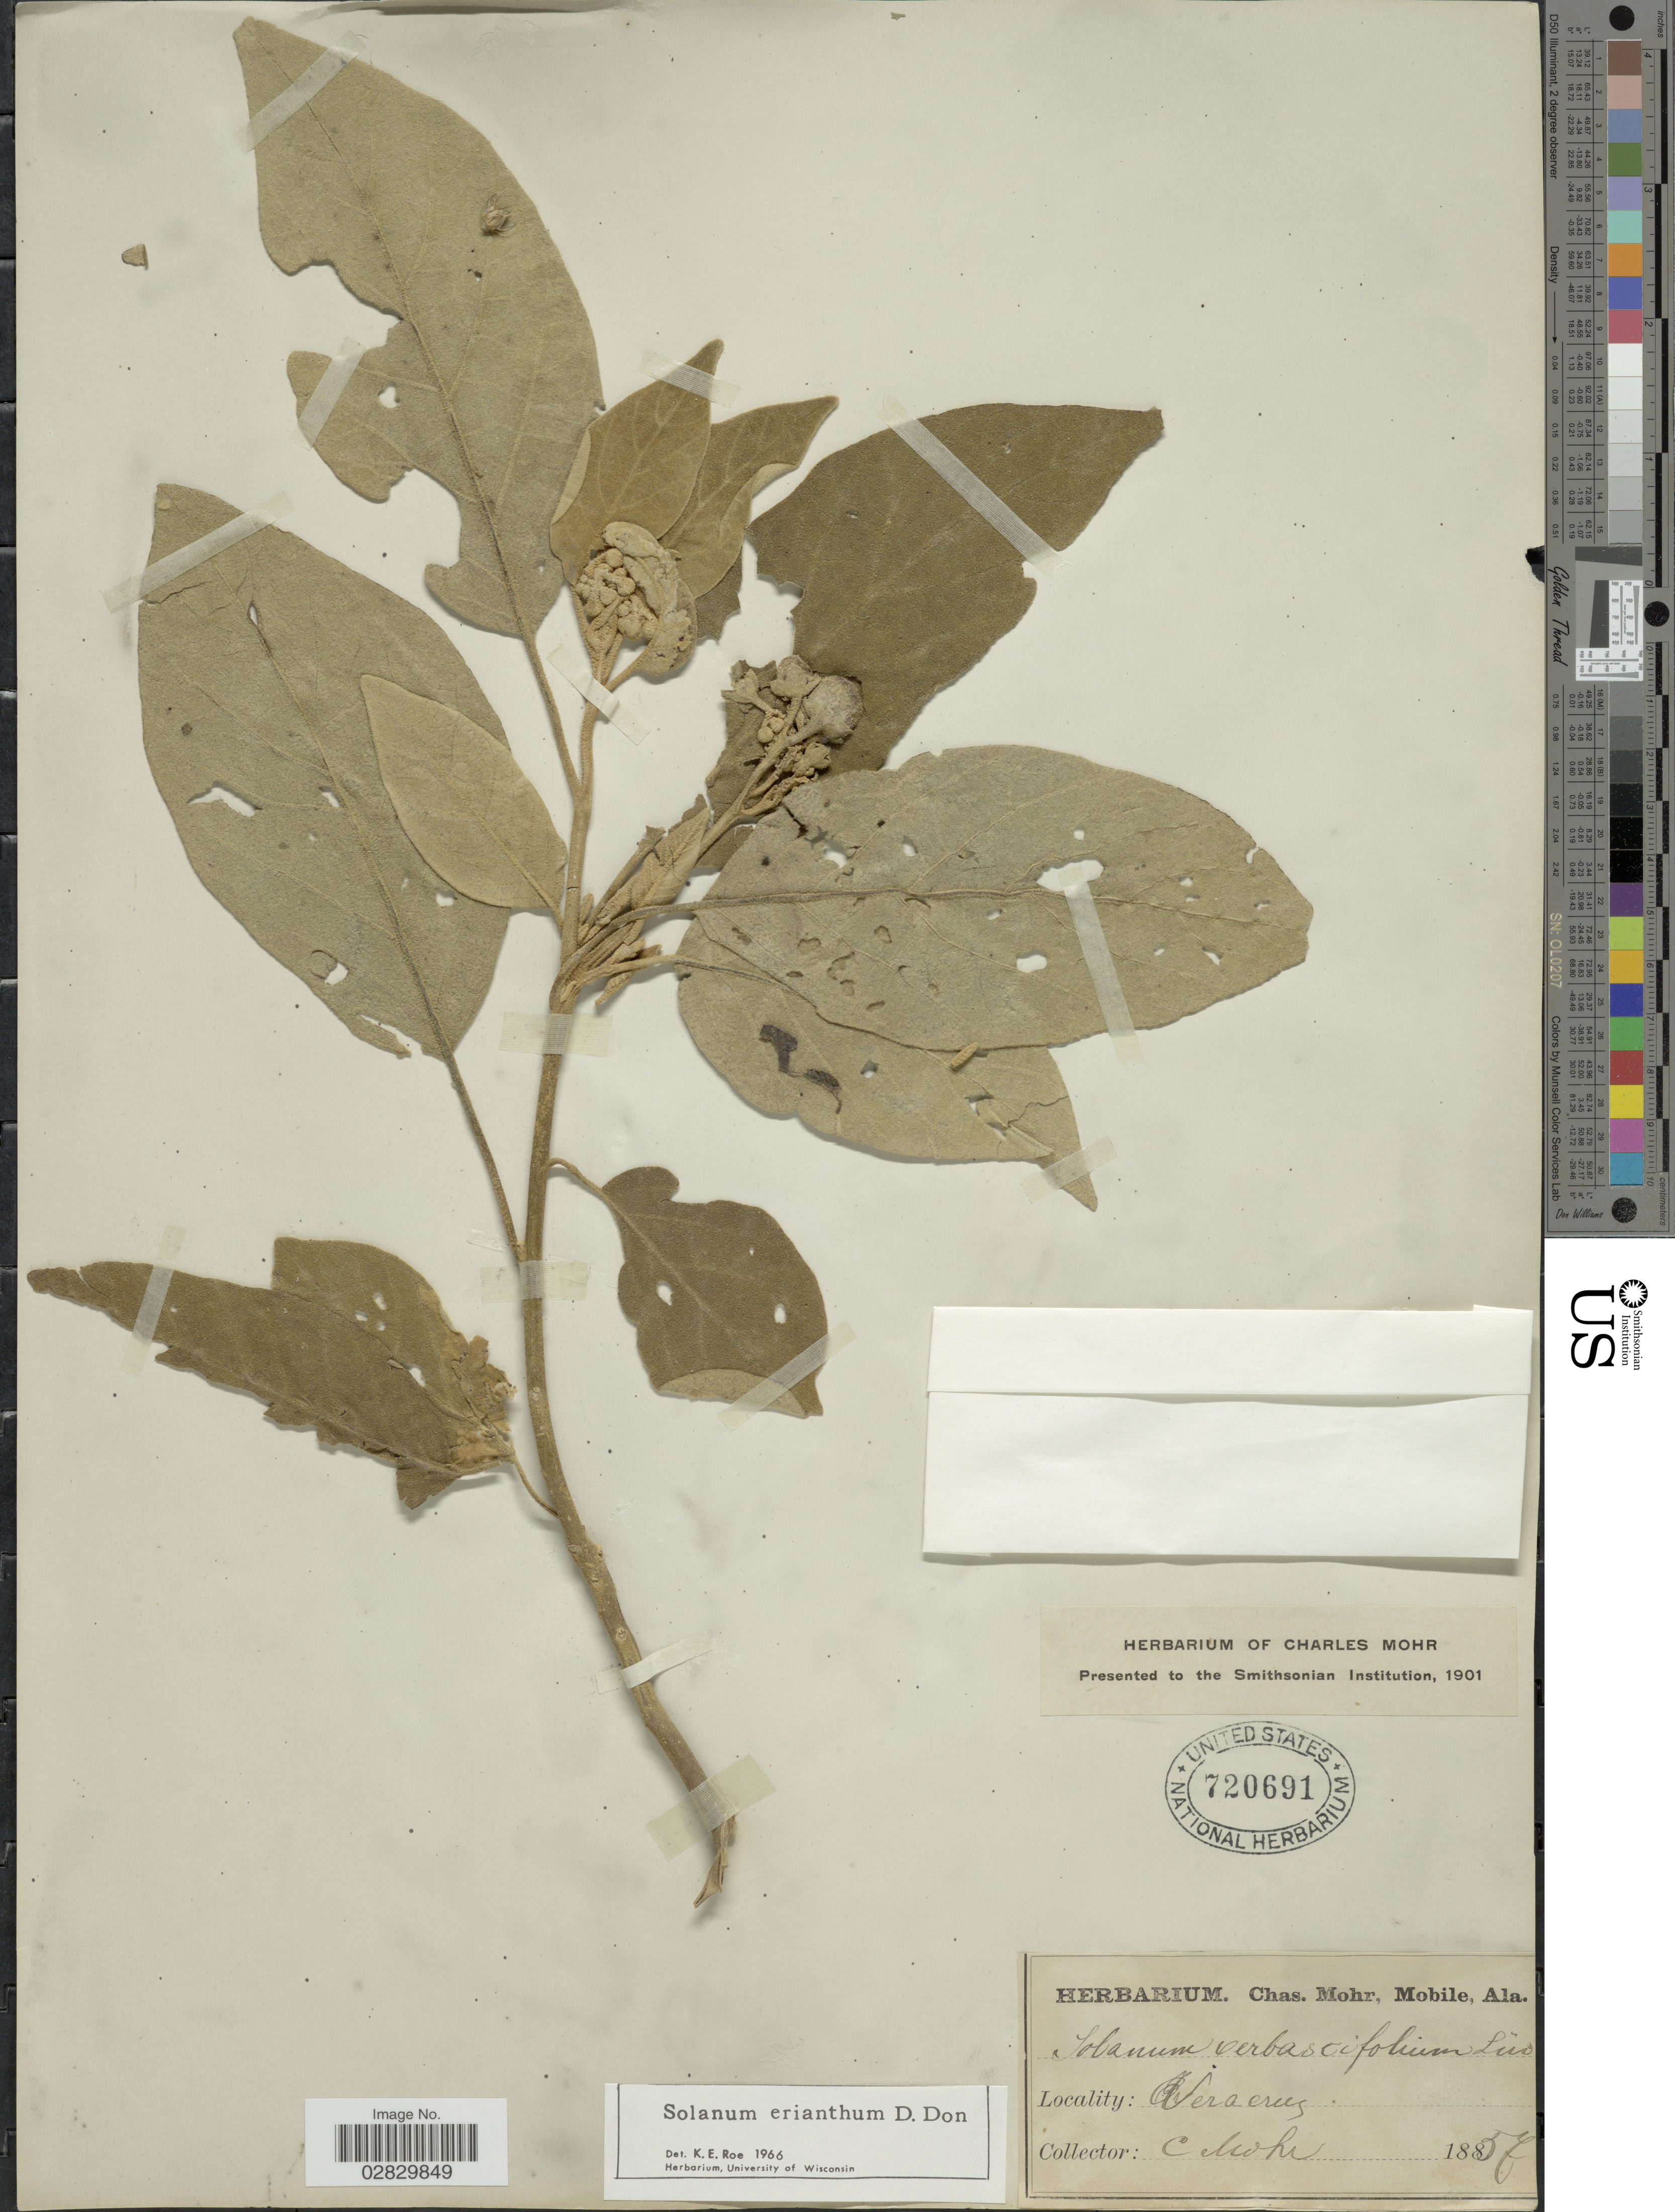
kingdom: Plantae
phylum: Tracheophyta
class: Magnoliopsida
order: Solanales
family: Solanaceae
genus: Solanum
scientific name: Solanum erianthum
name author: D. Don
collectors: Mohr, C. T. (herbarium)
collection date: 1857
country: Mexico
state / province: Veracruz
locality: Veracruz.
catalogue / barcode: US 720691